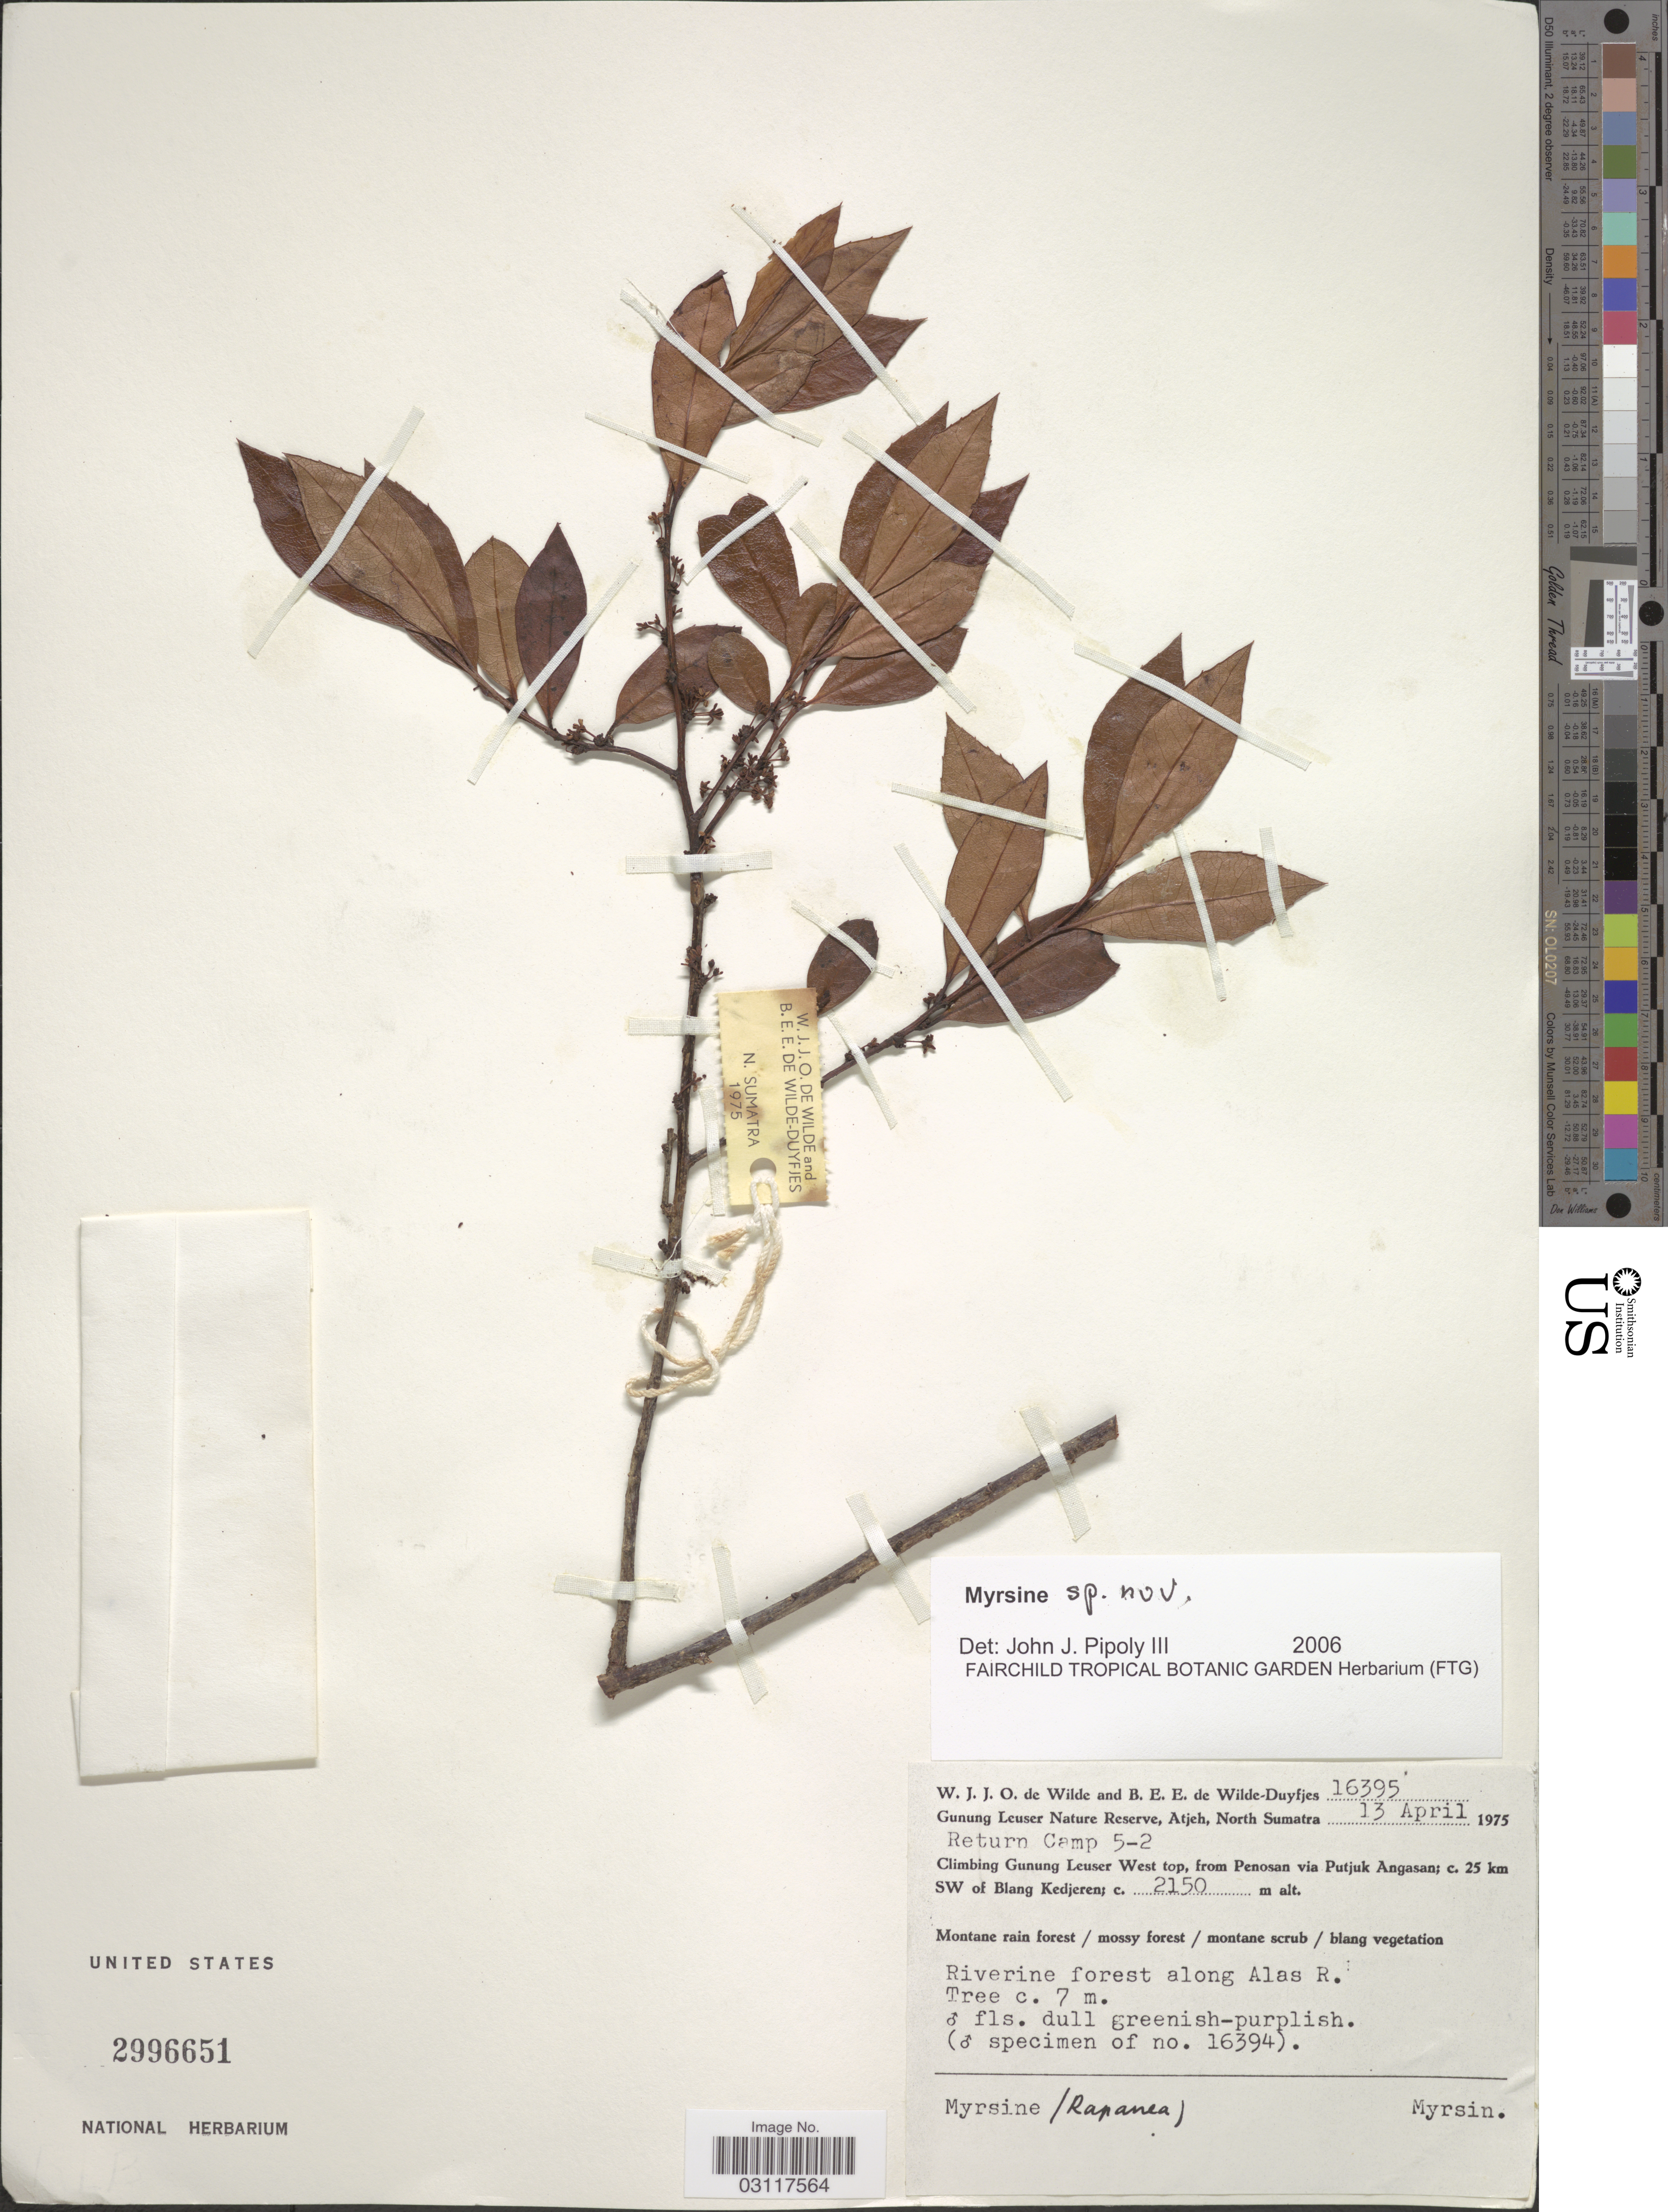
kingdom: Plantae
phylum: Tracheophyta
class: Magnoliopsida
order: Ericales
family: Primulaceae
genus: Myrsine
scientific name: Myrsine sp.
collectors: W. J. de Wilde & B. E. de Wilde-Duyfjes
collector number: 16395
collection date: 1975-04-13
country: Indonesia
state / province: Sumatra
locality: Gunung Leuser Nature Reserve, Atjeh, North Sumatra, Climbing Gunung Leuser West top, from Penosan via Putjuk Angasan; c. 25 km SW of Blang Kedjeren, Return Camp 5-2.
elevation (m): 2150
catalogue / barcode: US 2996651